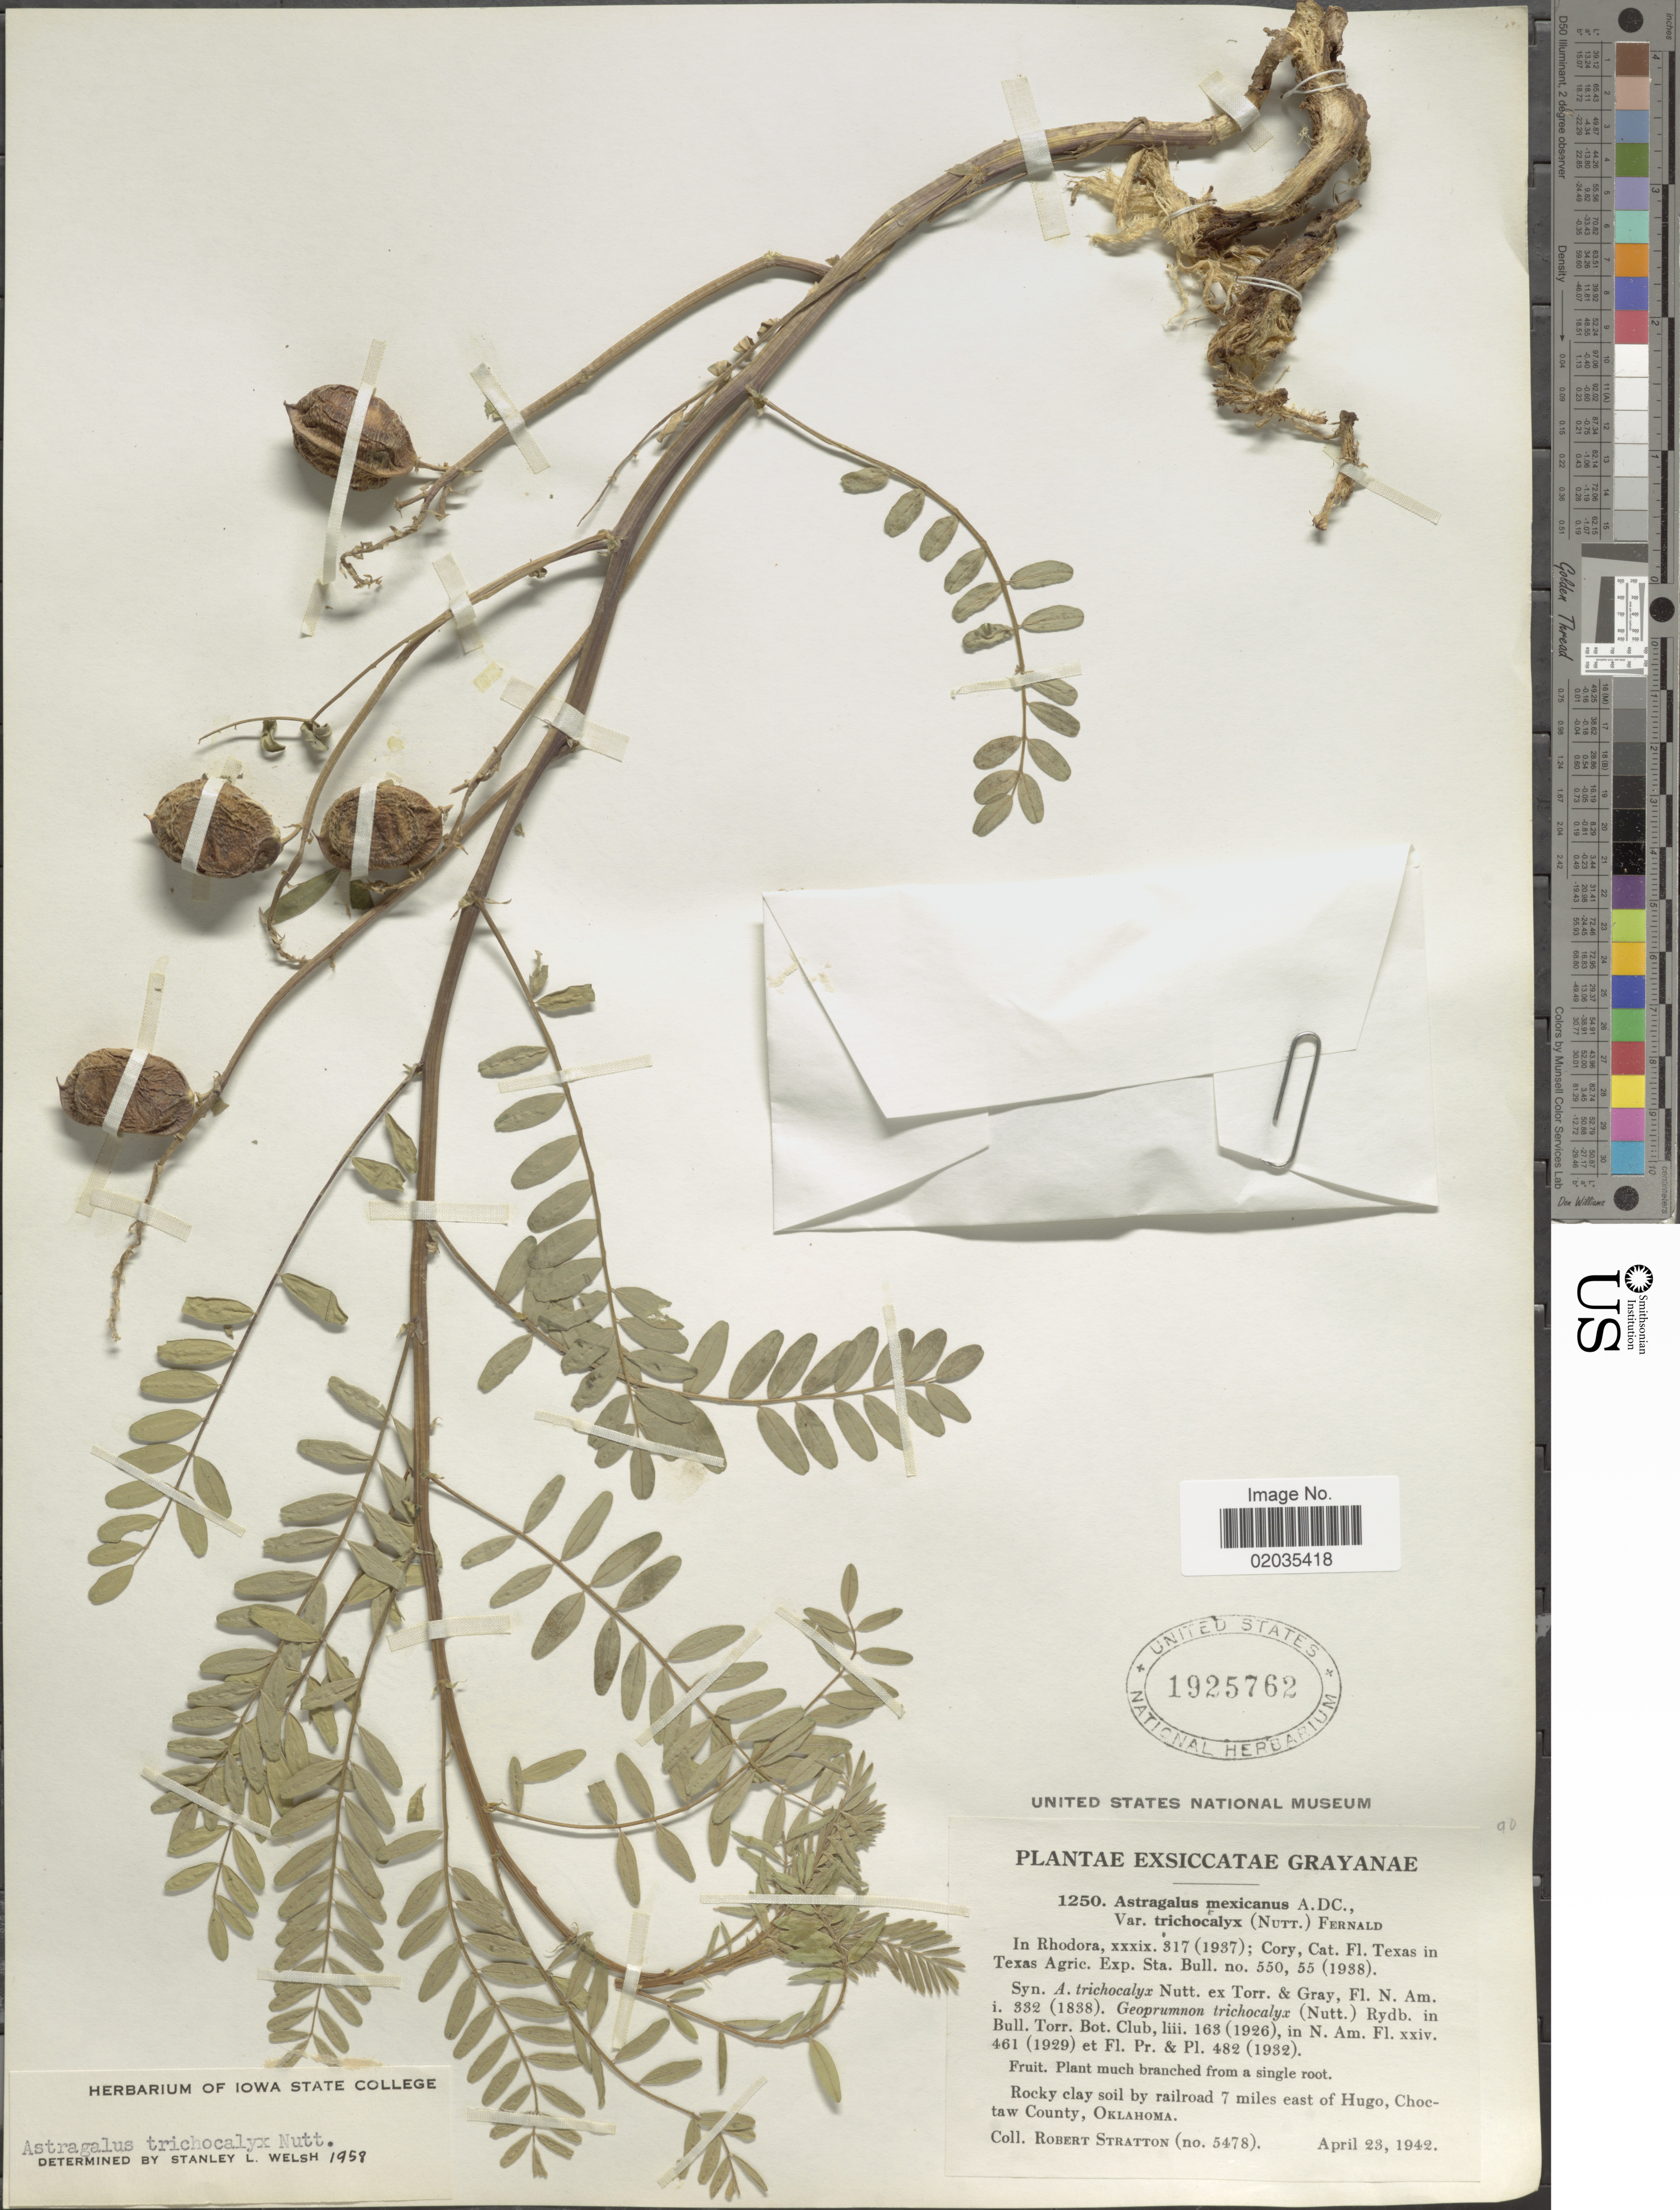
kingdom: Plantae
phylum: Tracheophyta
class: Magnoliopsida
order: Fabales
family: Fabaceae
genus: Astragalus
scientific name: Astragalus trichocalyx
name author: Nutt. ex Torr. & A. Gray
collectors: R. Stratton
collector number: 5478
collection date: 1942-04-23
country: United States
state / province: Oklahoma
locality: Exsiccatae Grayanae. 7 miles east of Hugo, Choctaw County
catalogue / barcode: US 1925762